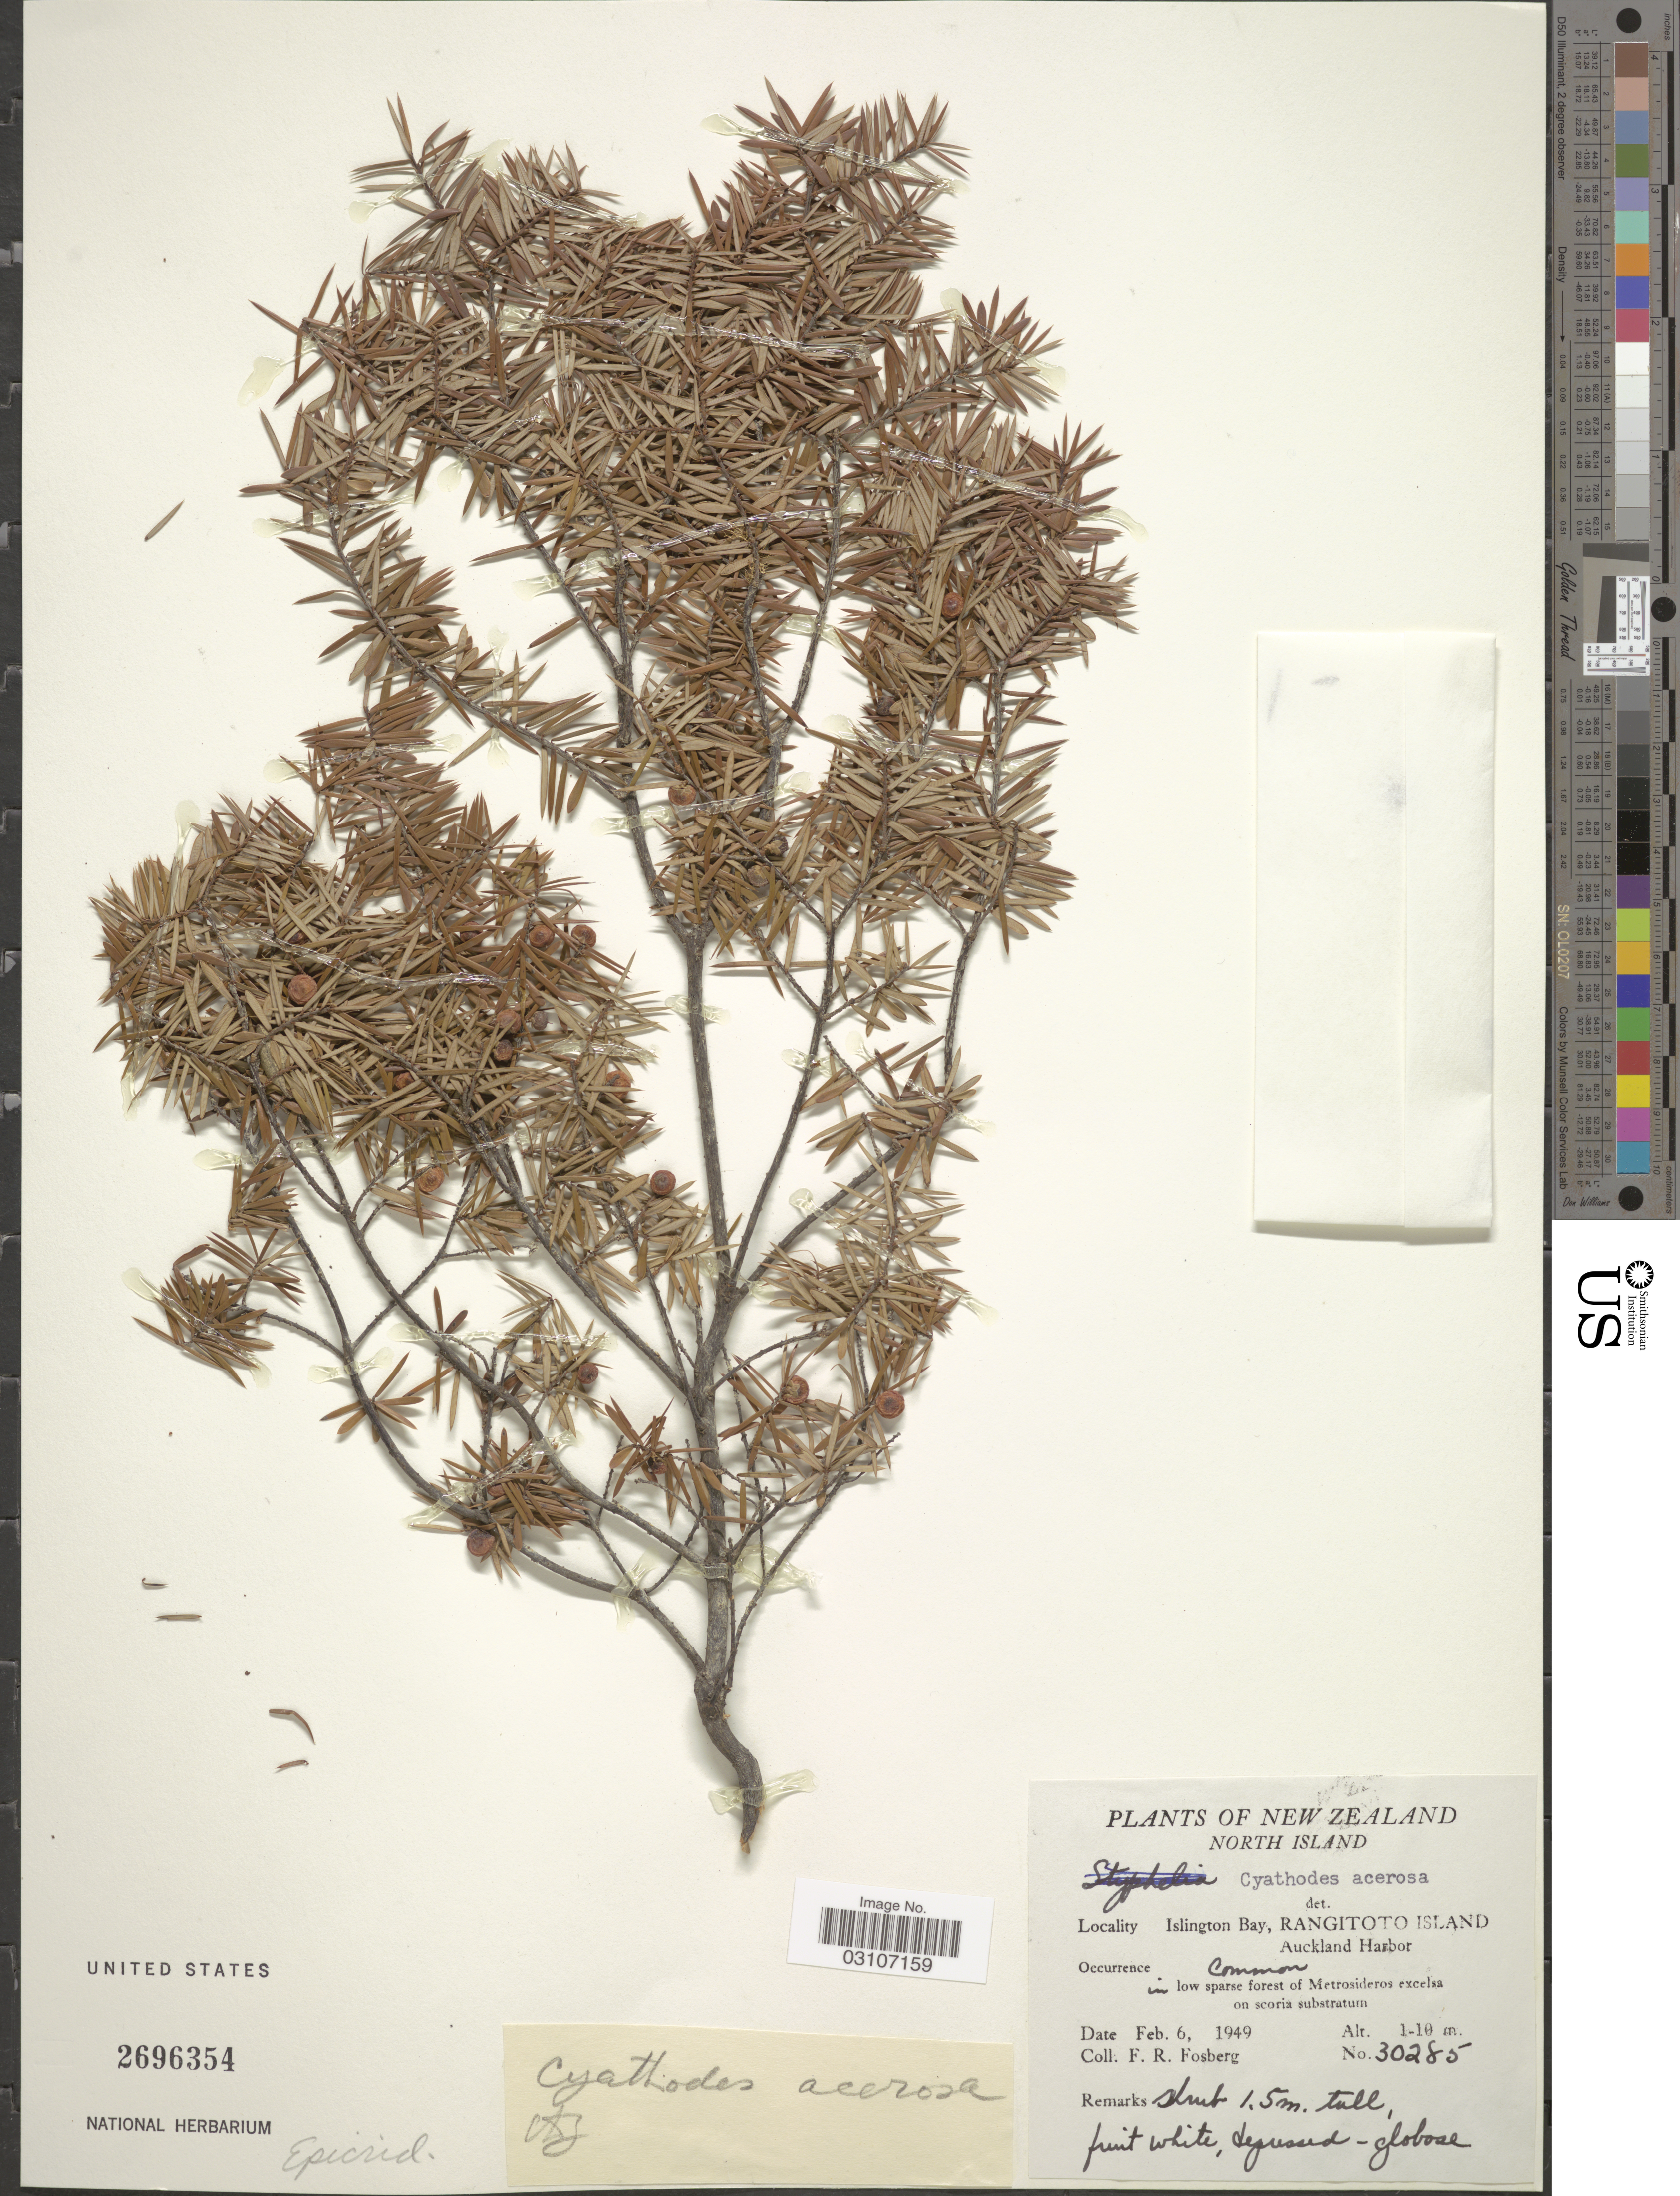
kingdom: Plantae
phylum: Tracheophyta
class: Magnoliopsida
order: Ericales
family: Ericaceae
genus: Cyathodes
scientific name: Cyathodes acerosa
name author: (Gaertn.) Roem. & Schult.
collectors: F. R. Fosberg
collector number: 30285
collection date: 1949-02-06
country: New Zealand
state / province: Auckland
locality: North Island. Islington Bay, Rangitoto Island. Auckland Harbor.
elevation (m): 1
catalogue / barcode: US 2696354